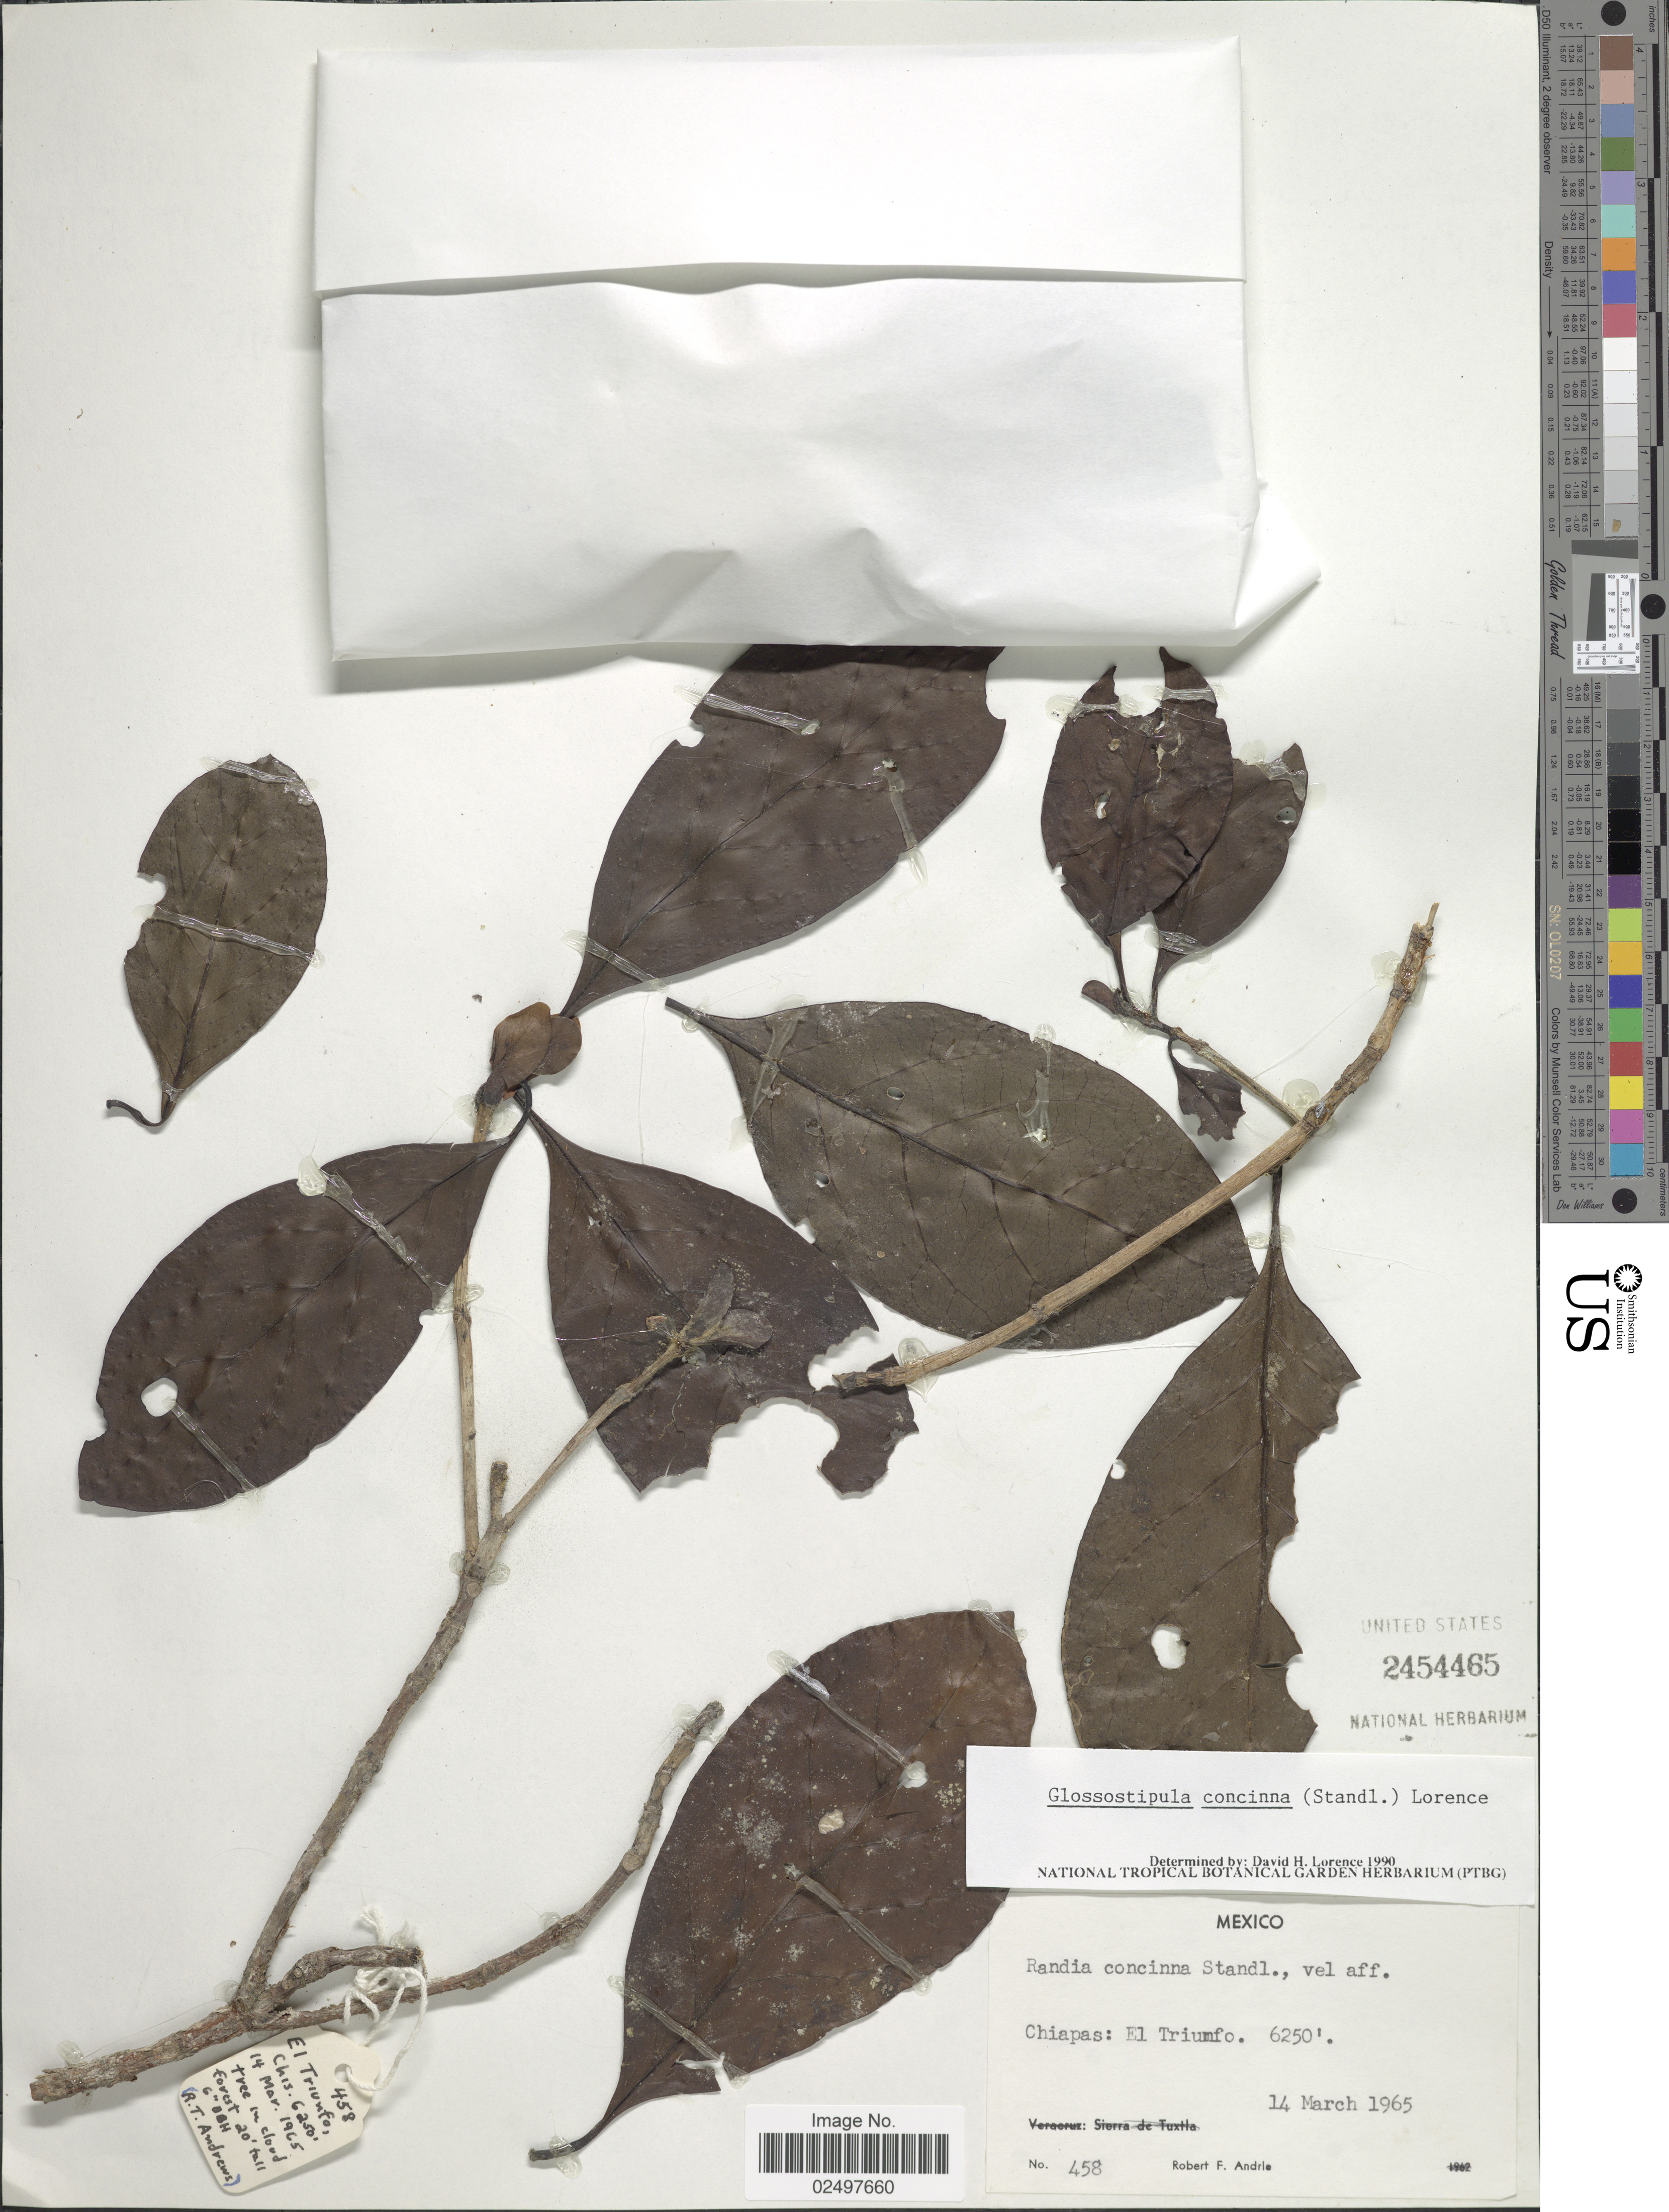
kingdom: Plantae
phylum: Tracheophyta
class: Magnoliopsida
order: Gentianales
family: Rubiaceae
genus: Glossostipula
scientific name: Glossostipula concinna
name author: (Standl.) Lorence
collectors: R. Andrie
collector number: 458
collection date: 1965-03-14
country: Mexico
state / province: Chiapas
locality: El Triumfo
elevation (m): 1905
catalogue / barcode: US 2454465